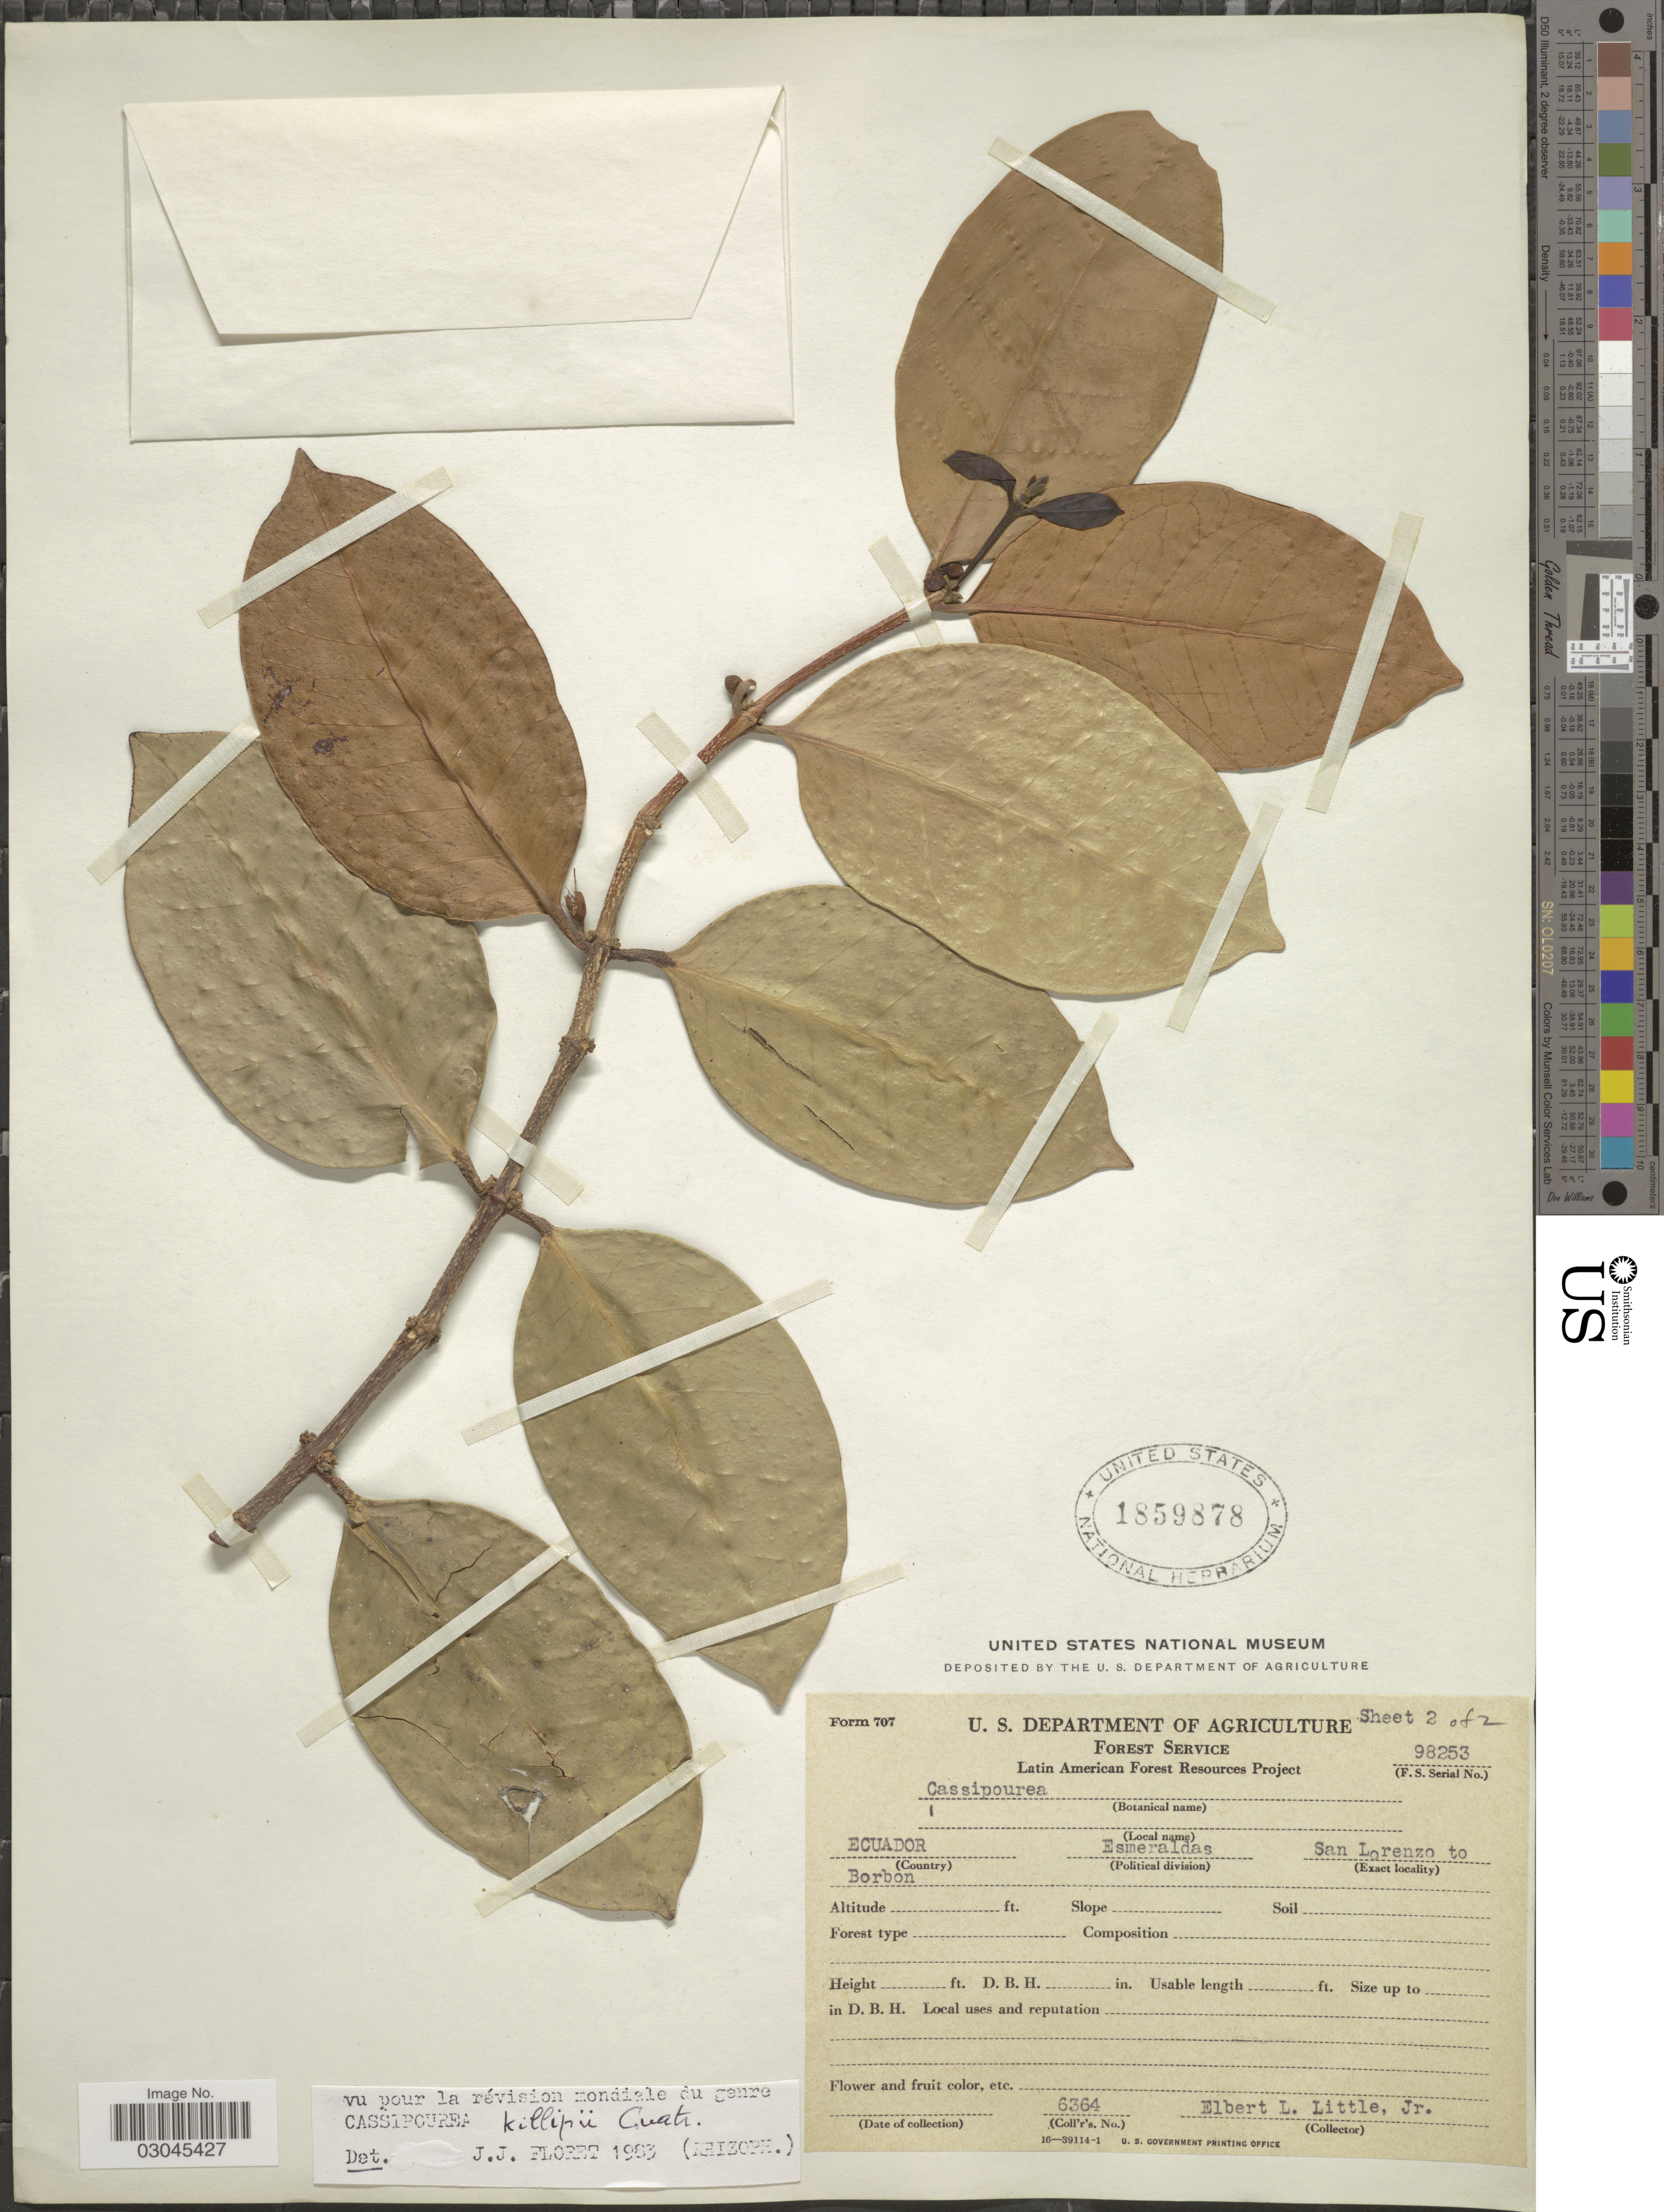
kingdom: Plantae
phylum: Tracheophyta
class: Magnoliopsida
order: Malpighiales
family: Rhizophoraceae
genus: Cassipourea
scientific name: Cassipourea killipii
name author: Cuatrec.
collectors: E. L. Little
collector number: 6364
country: Ecuador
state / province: Esmeraldas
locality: Esmeraldas. San Lorenzo to Borbon.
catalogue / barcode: US 1859878